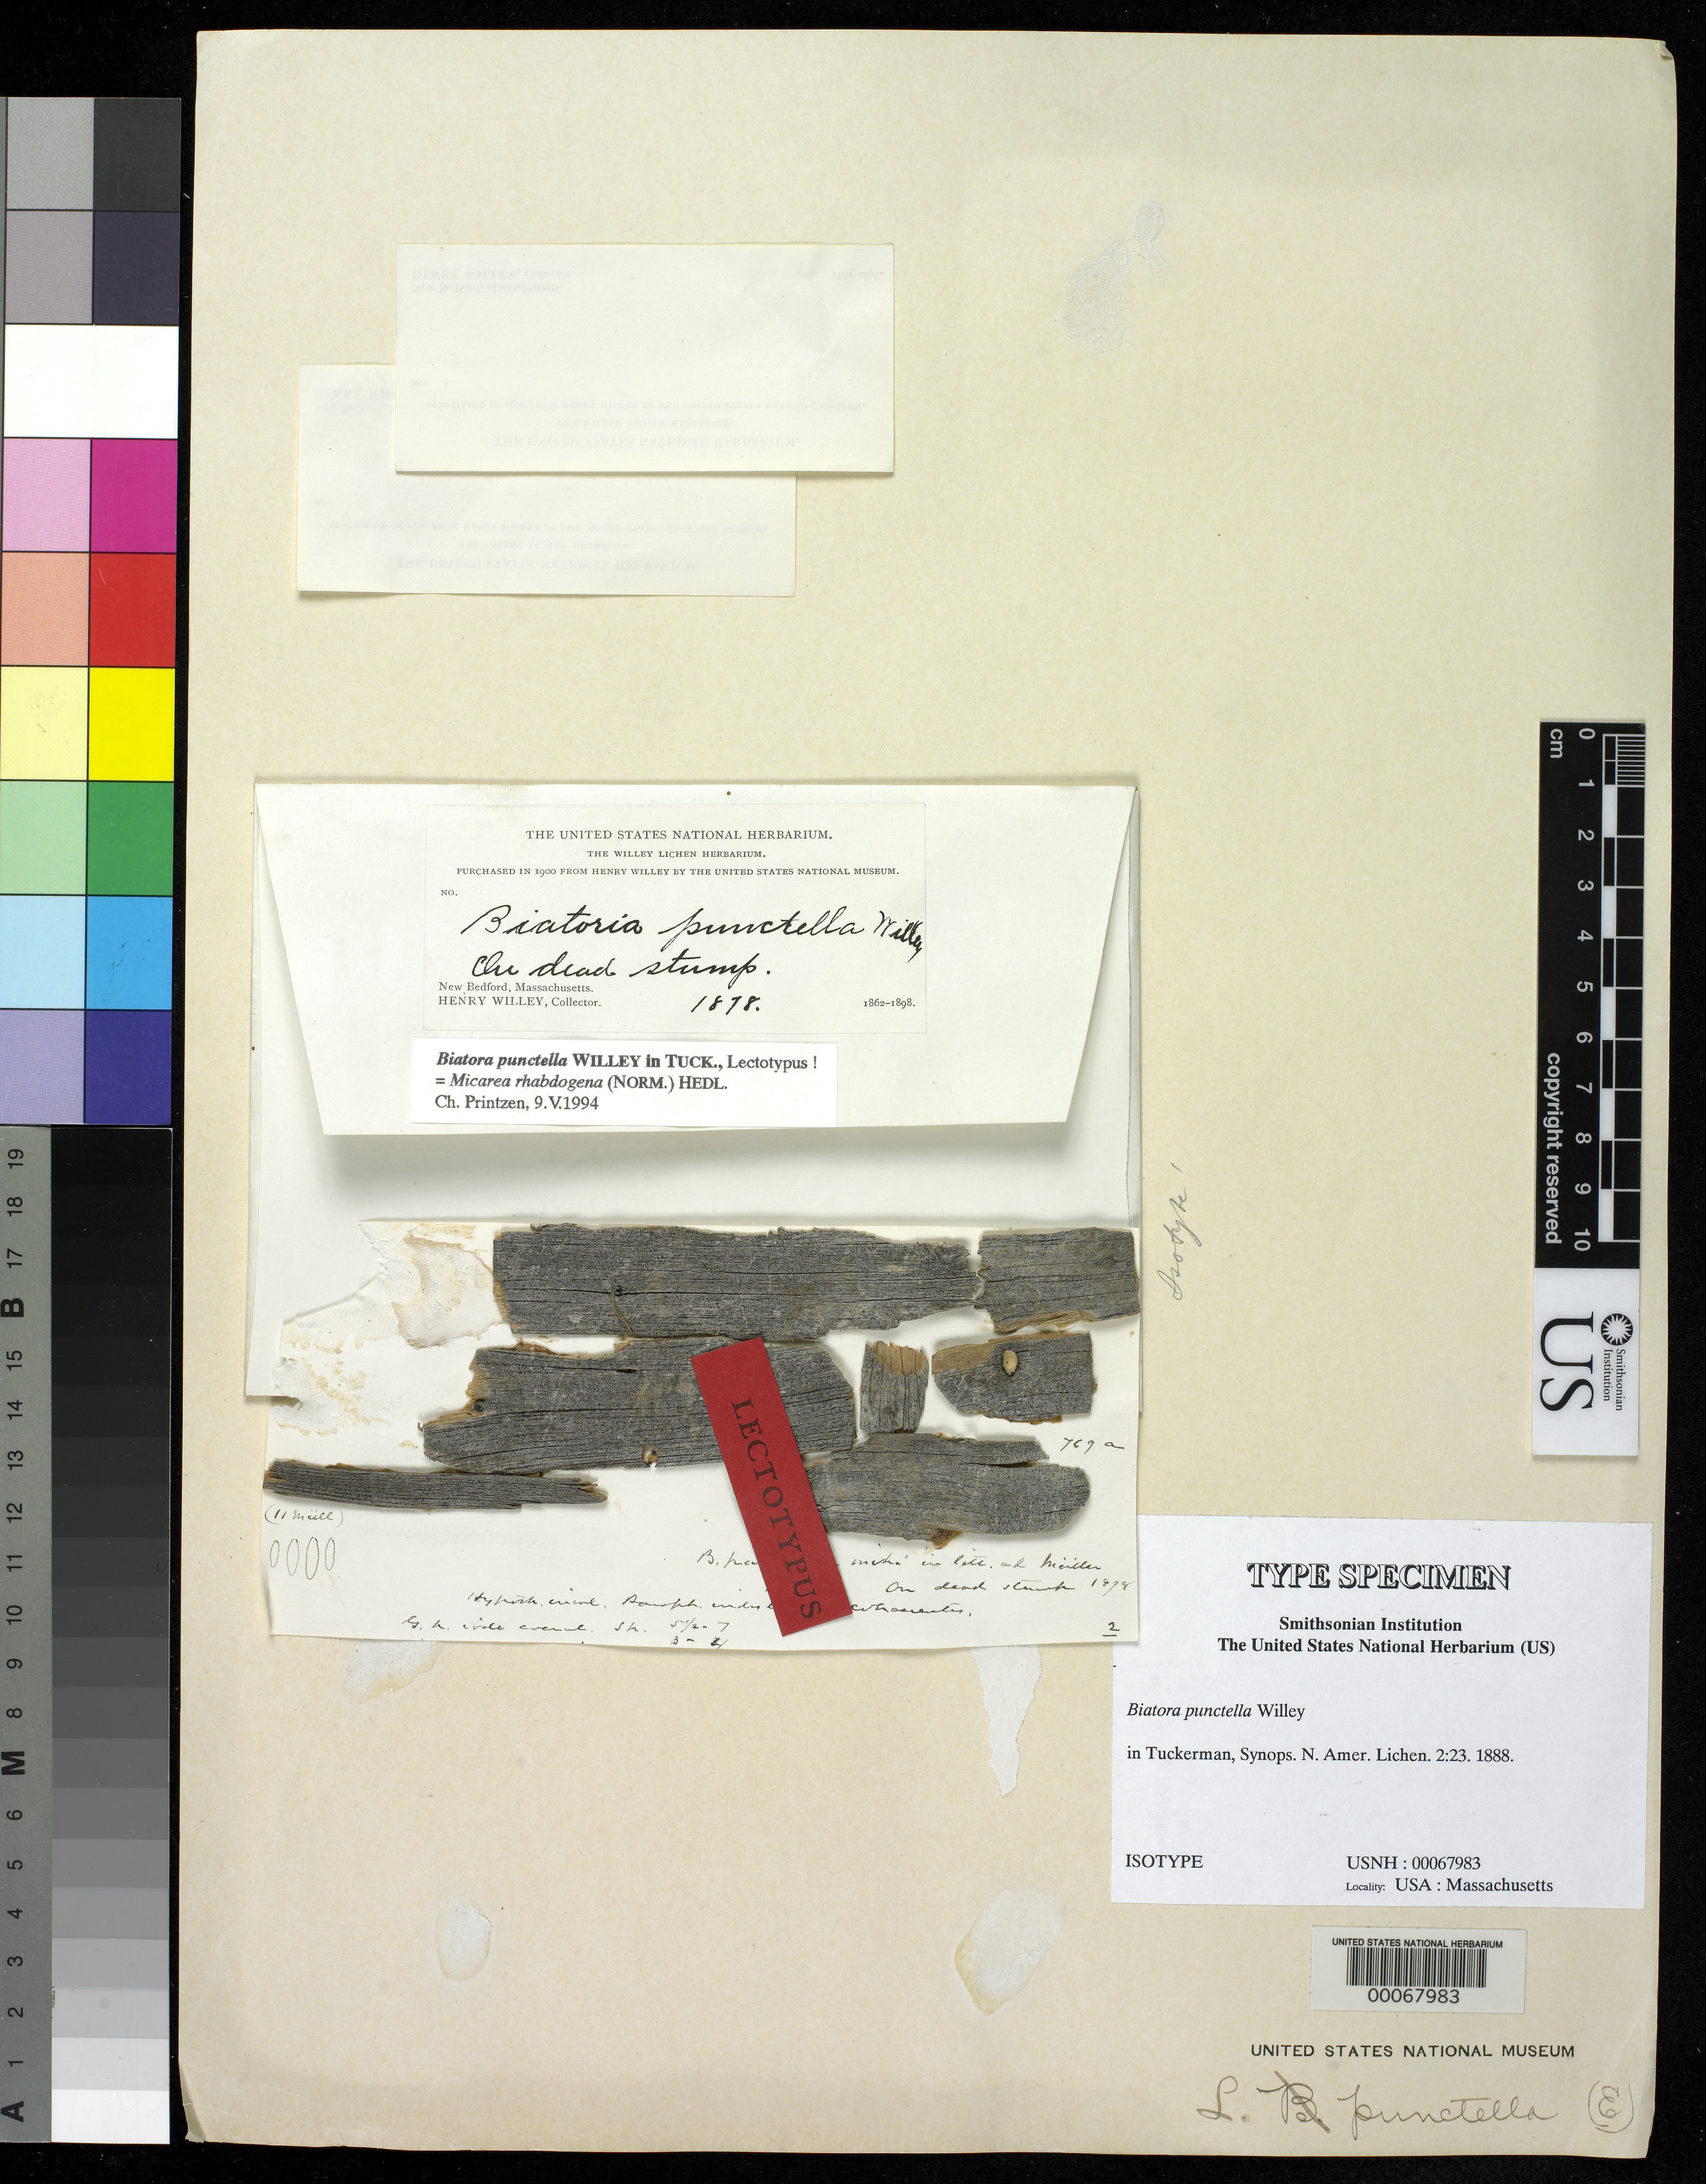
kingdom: Fungi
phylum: Ascomycota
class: Lecanoromycetes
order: Lecanorales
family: Ramalinaceae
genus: Biatora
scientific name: Biatora punctella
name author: Willey in Tuck.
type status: Isotype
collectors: H. Willey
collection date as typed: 1878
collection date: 1878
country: United States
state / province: Massachusetts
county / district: Bristol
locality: New Bedford.